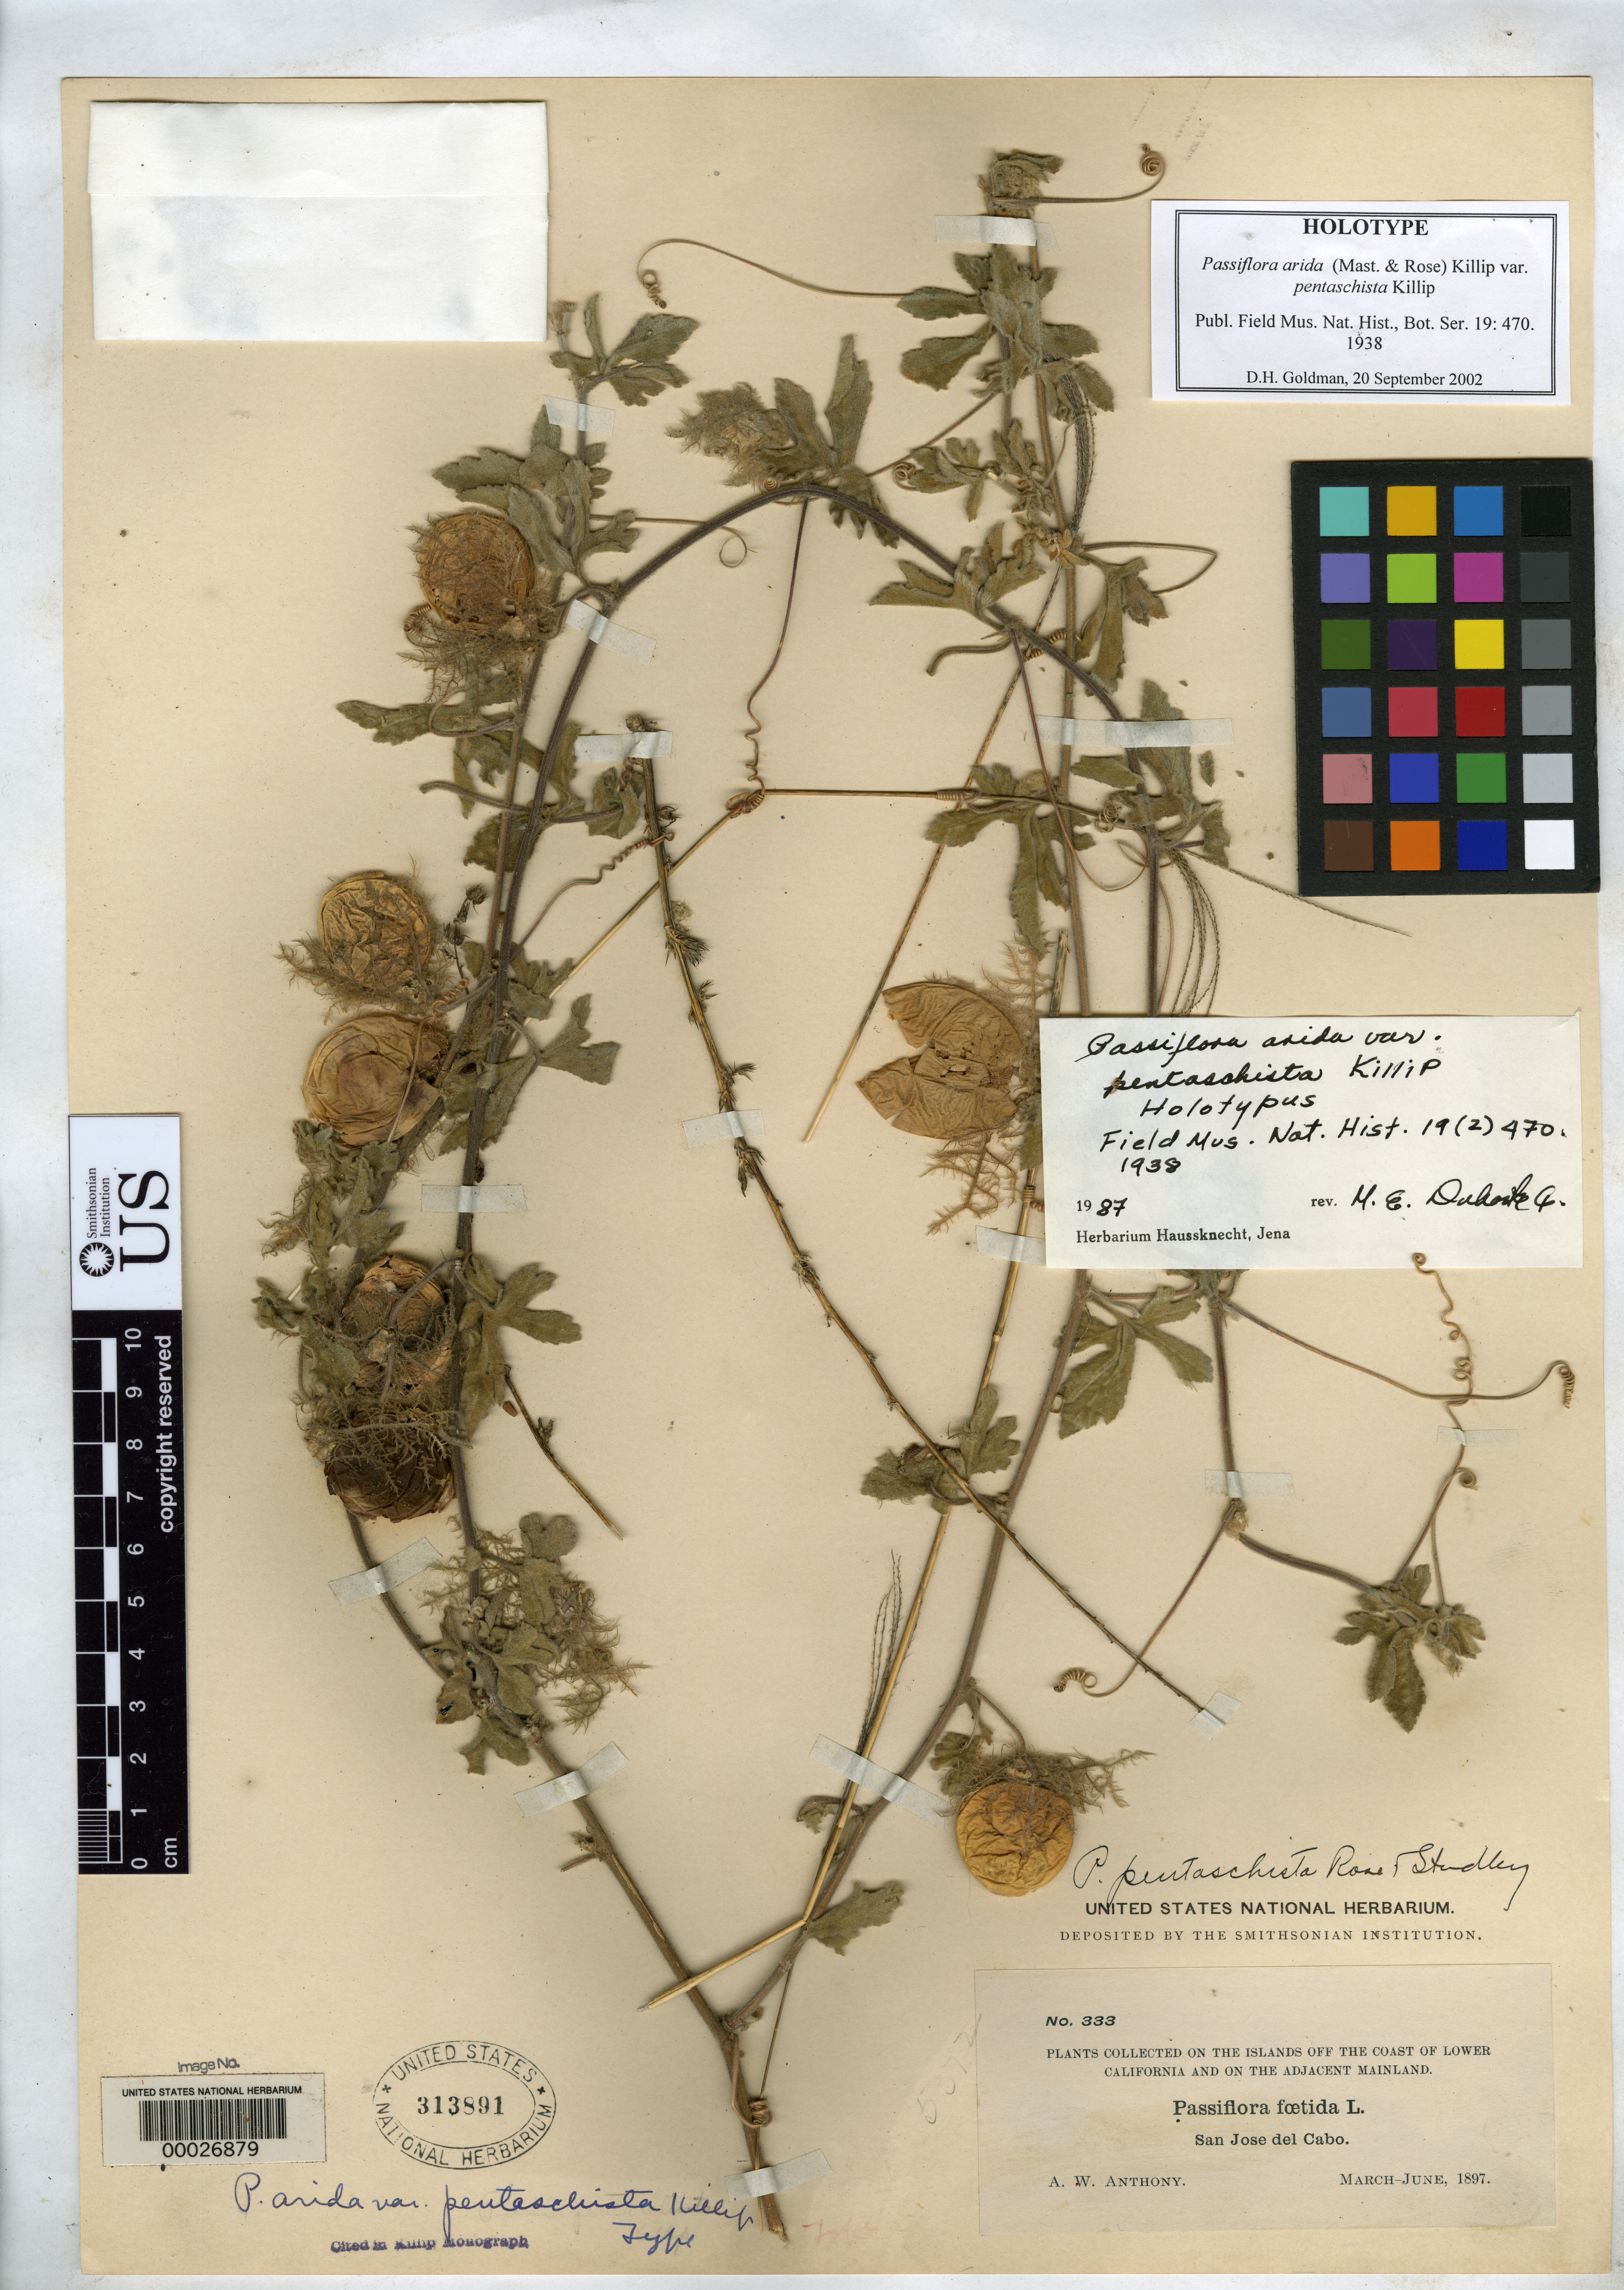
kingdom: Plantae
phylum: Tracheophyta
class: Magnoliopsida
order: Malpighiales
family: Passifloraceae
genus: Passiflora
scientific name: Passiflora arida var. pentaschista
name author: Killip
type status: Holotype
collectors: A. W. Anthony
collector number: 333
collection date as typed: Mar 1897 to -- Jun 1897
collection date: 1897-03/1897-06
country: Mexico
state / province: Baja California Sur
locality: San José del Cabo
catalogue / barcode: US 313891